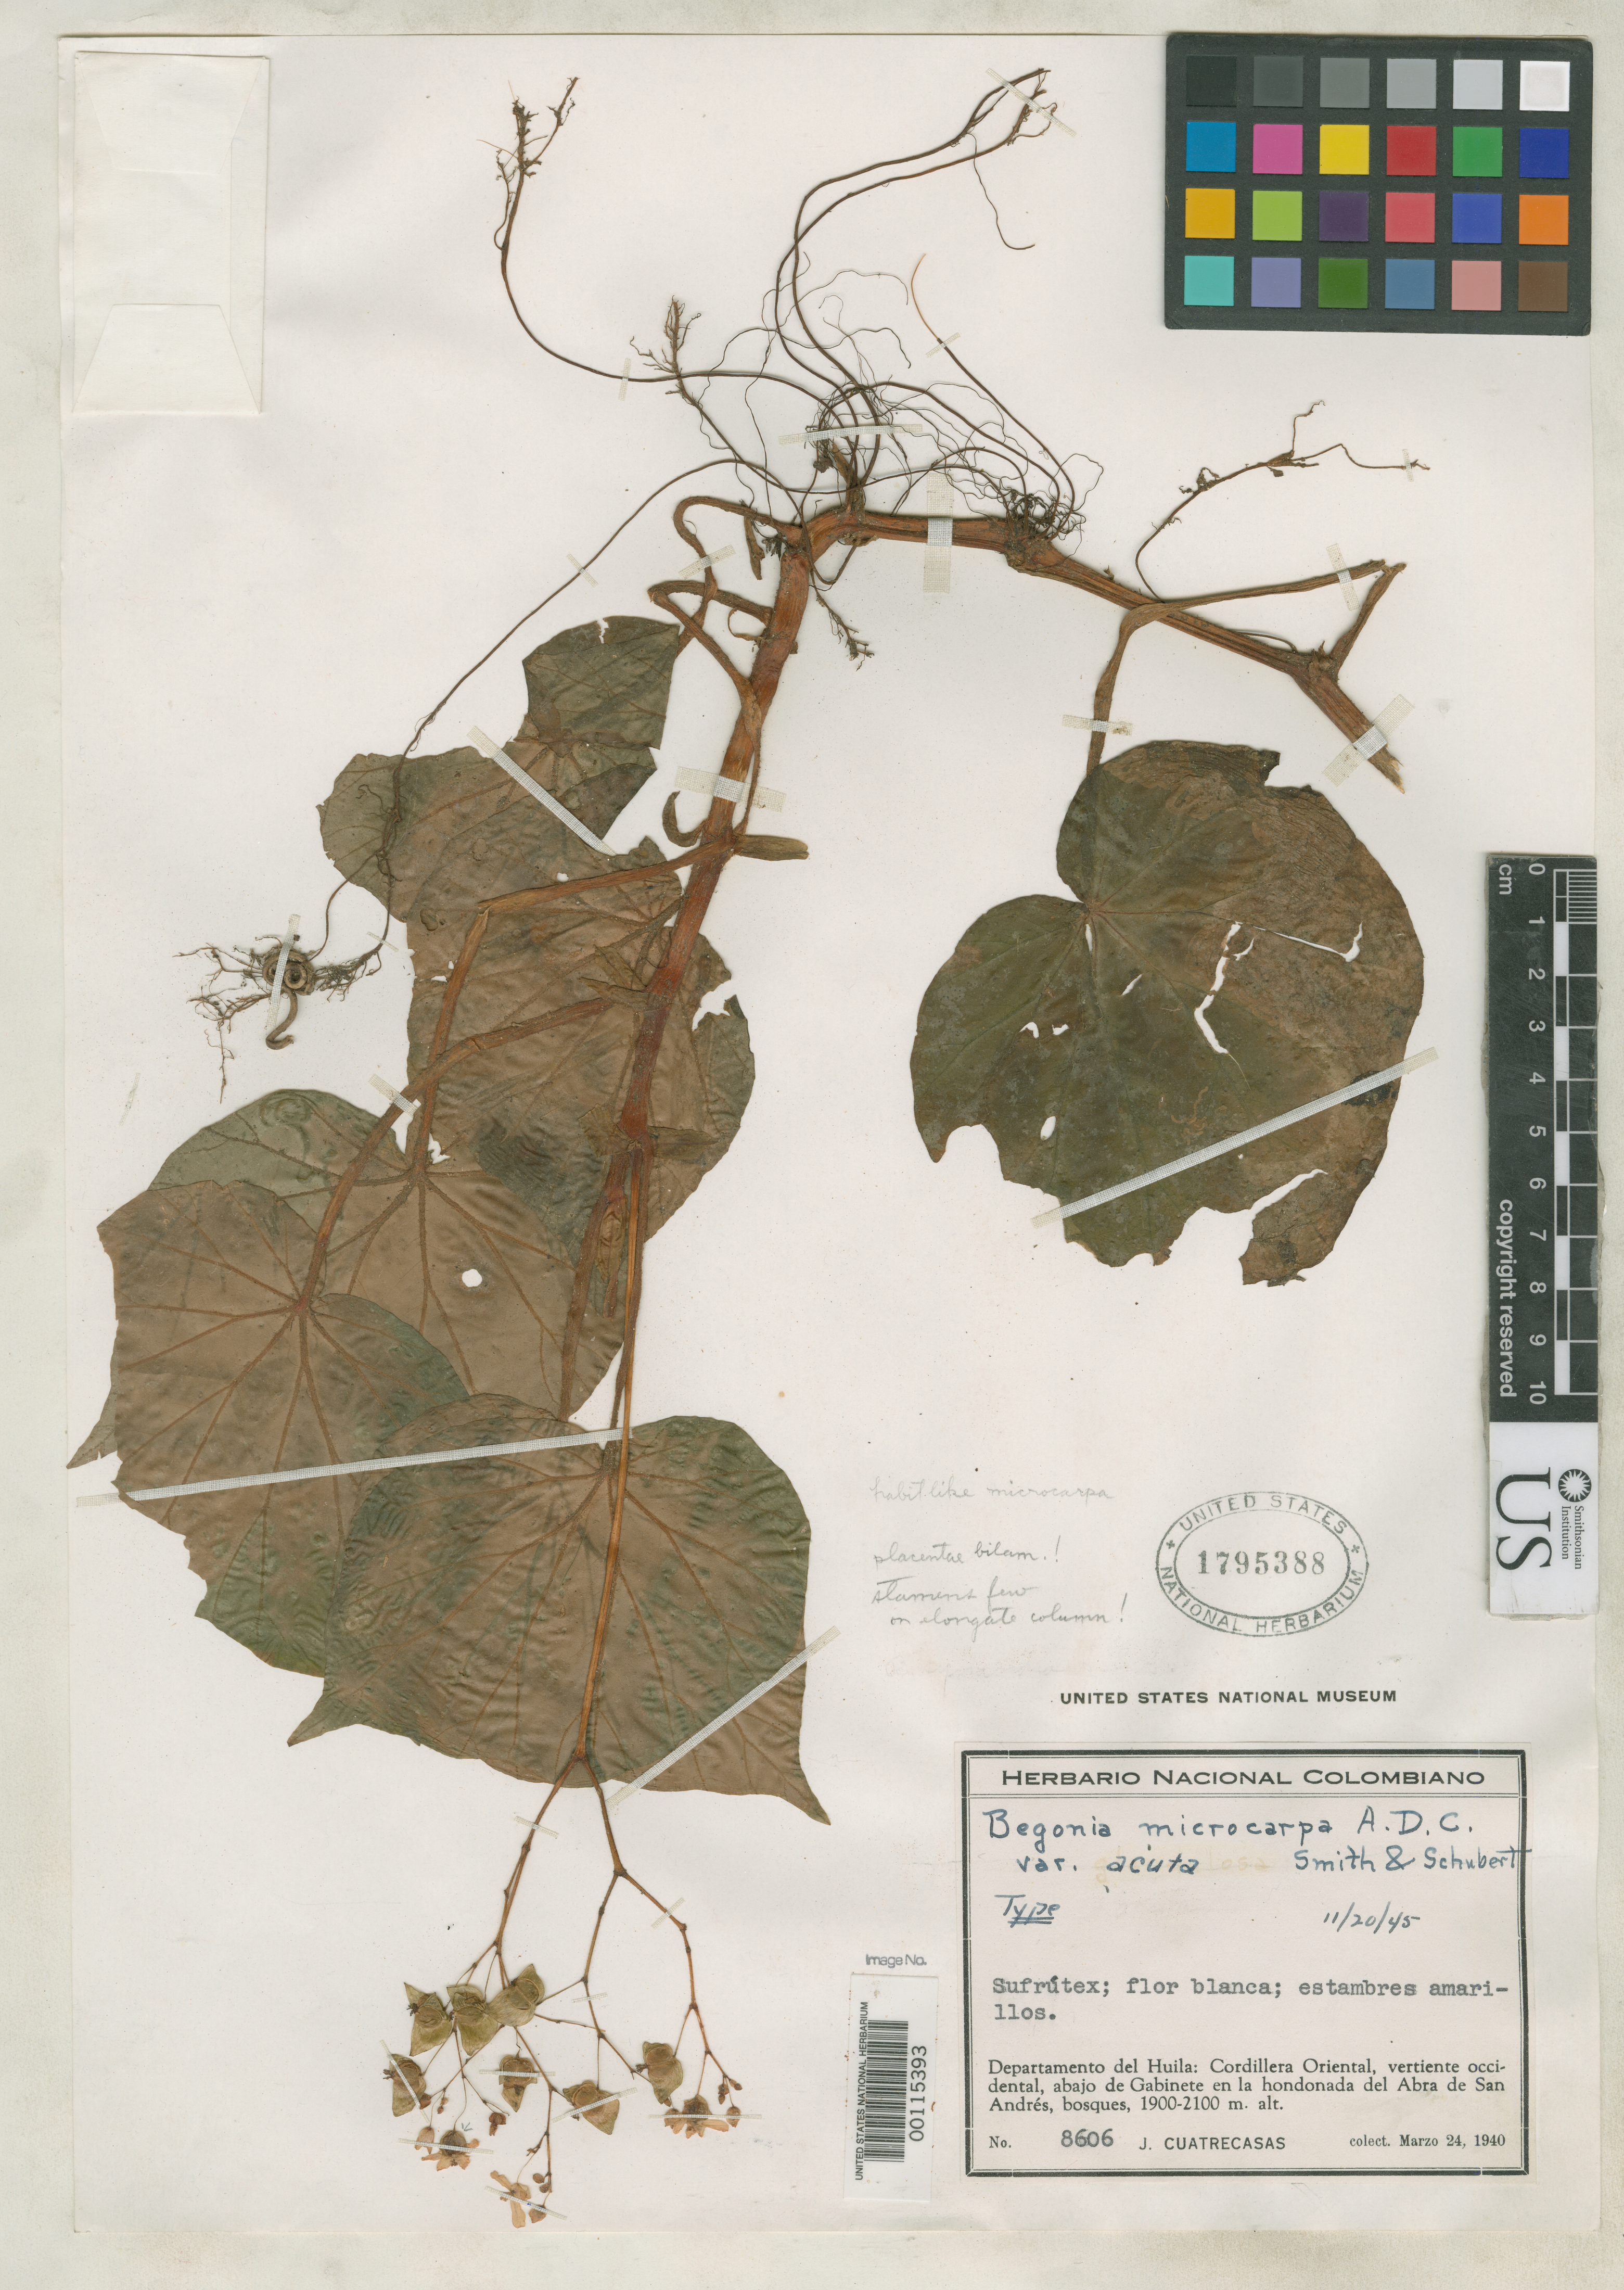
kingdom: Plantae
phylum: Tracheophyta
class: Magnoliopsida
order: Cucurbitales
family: Begoniaceae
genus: Begonia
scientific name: Begonia microcarpa var. acuta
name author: L.B. Sm. & B.G. Schub.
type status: Holotype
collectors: J. Cuatrecasas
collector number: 8606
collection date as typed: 24 Mar 1940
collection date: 1940-03-24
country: Colombia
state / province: Huila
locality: Cordillera Oriental, W slope below Gabinete Valley of Abra de San Andres.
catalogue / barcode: US 1795388